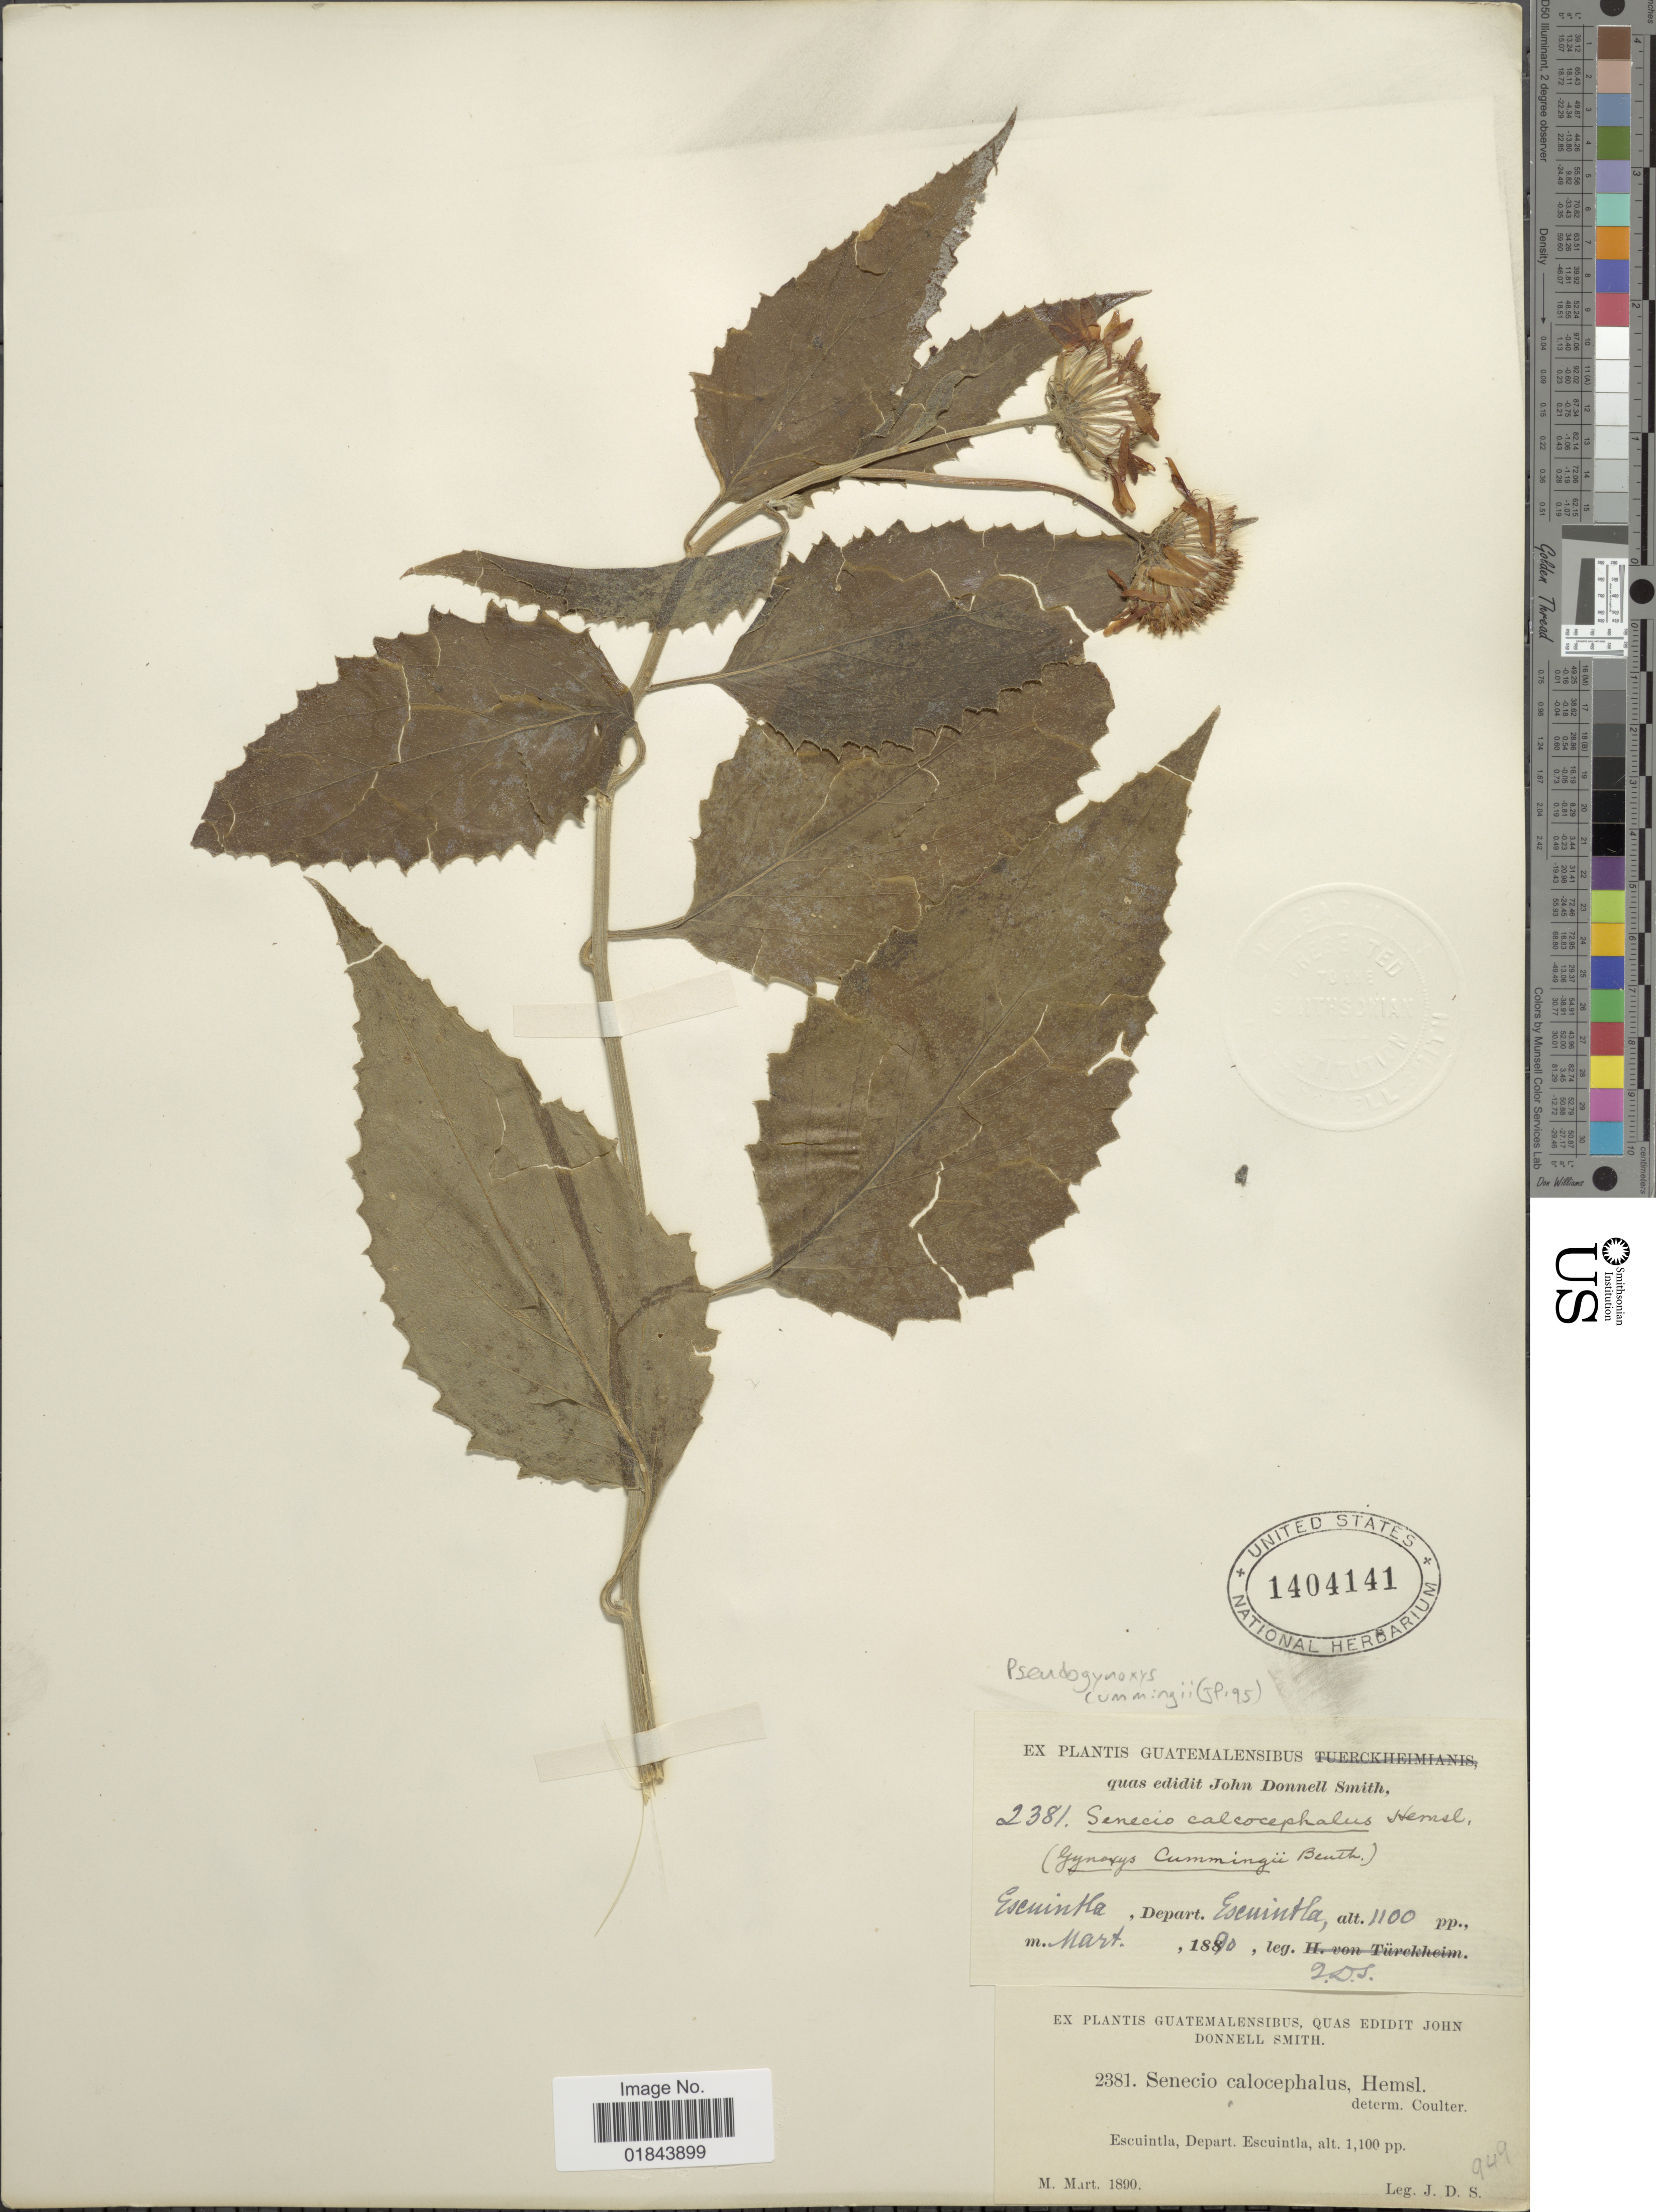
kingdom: Plantae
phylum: Tracheophyta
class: Magnoliopsida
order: Asterales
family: Asteraceae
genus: Pseudogynoxys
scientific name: Pseudogynoxys cummingii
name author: (Benth.) H. Rob. & Cuatrec.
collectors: J. Donnell Smith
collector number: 2381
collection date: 1890-03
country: Guatemala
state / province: Escuintla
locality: Escuintla, Depart. Escuintla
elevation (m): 335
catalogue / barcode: US 1404141